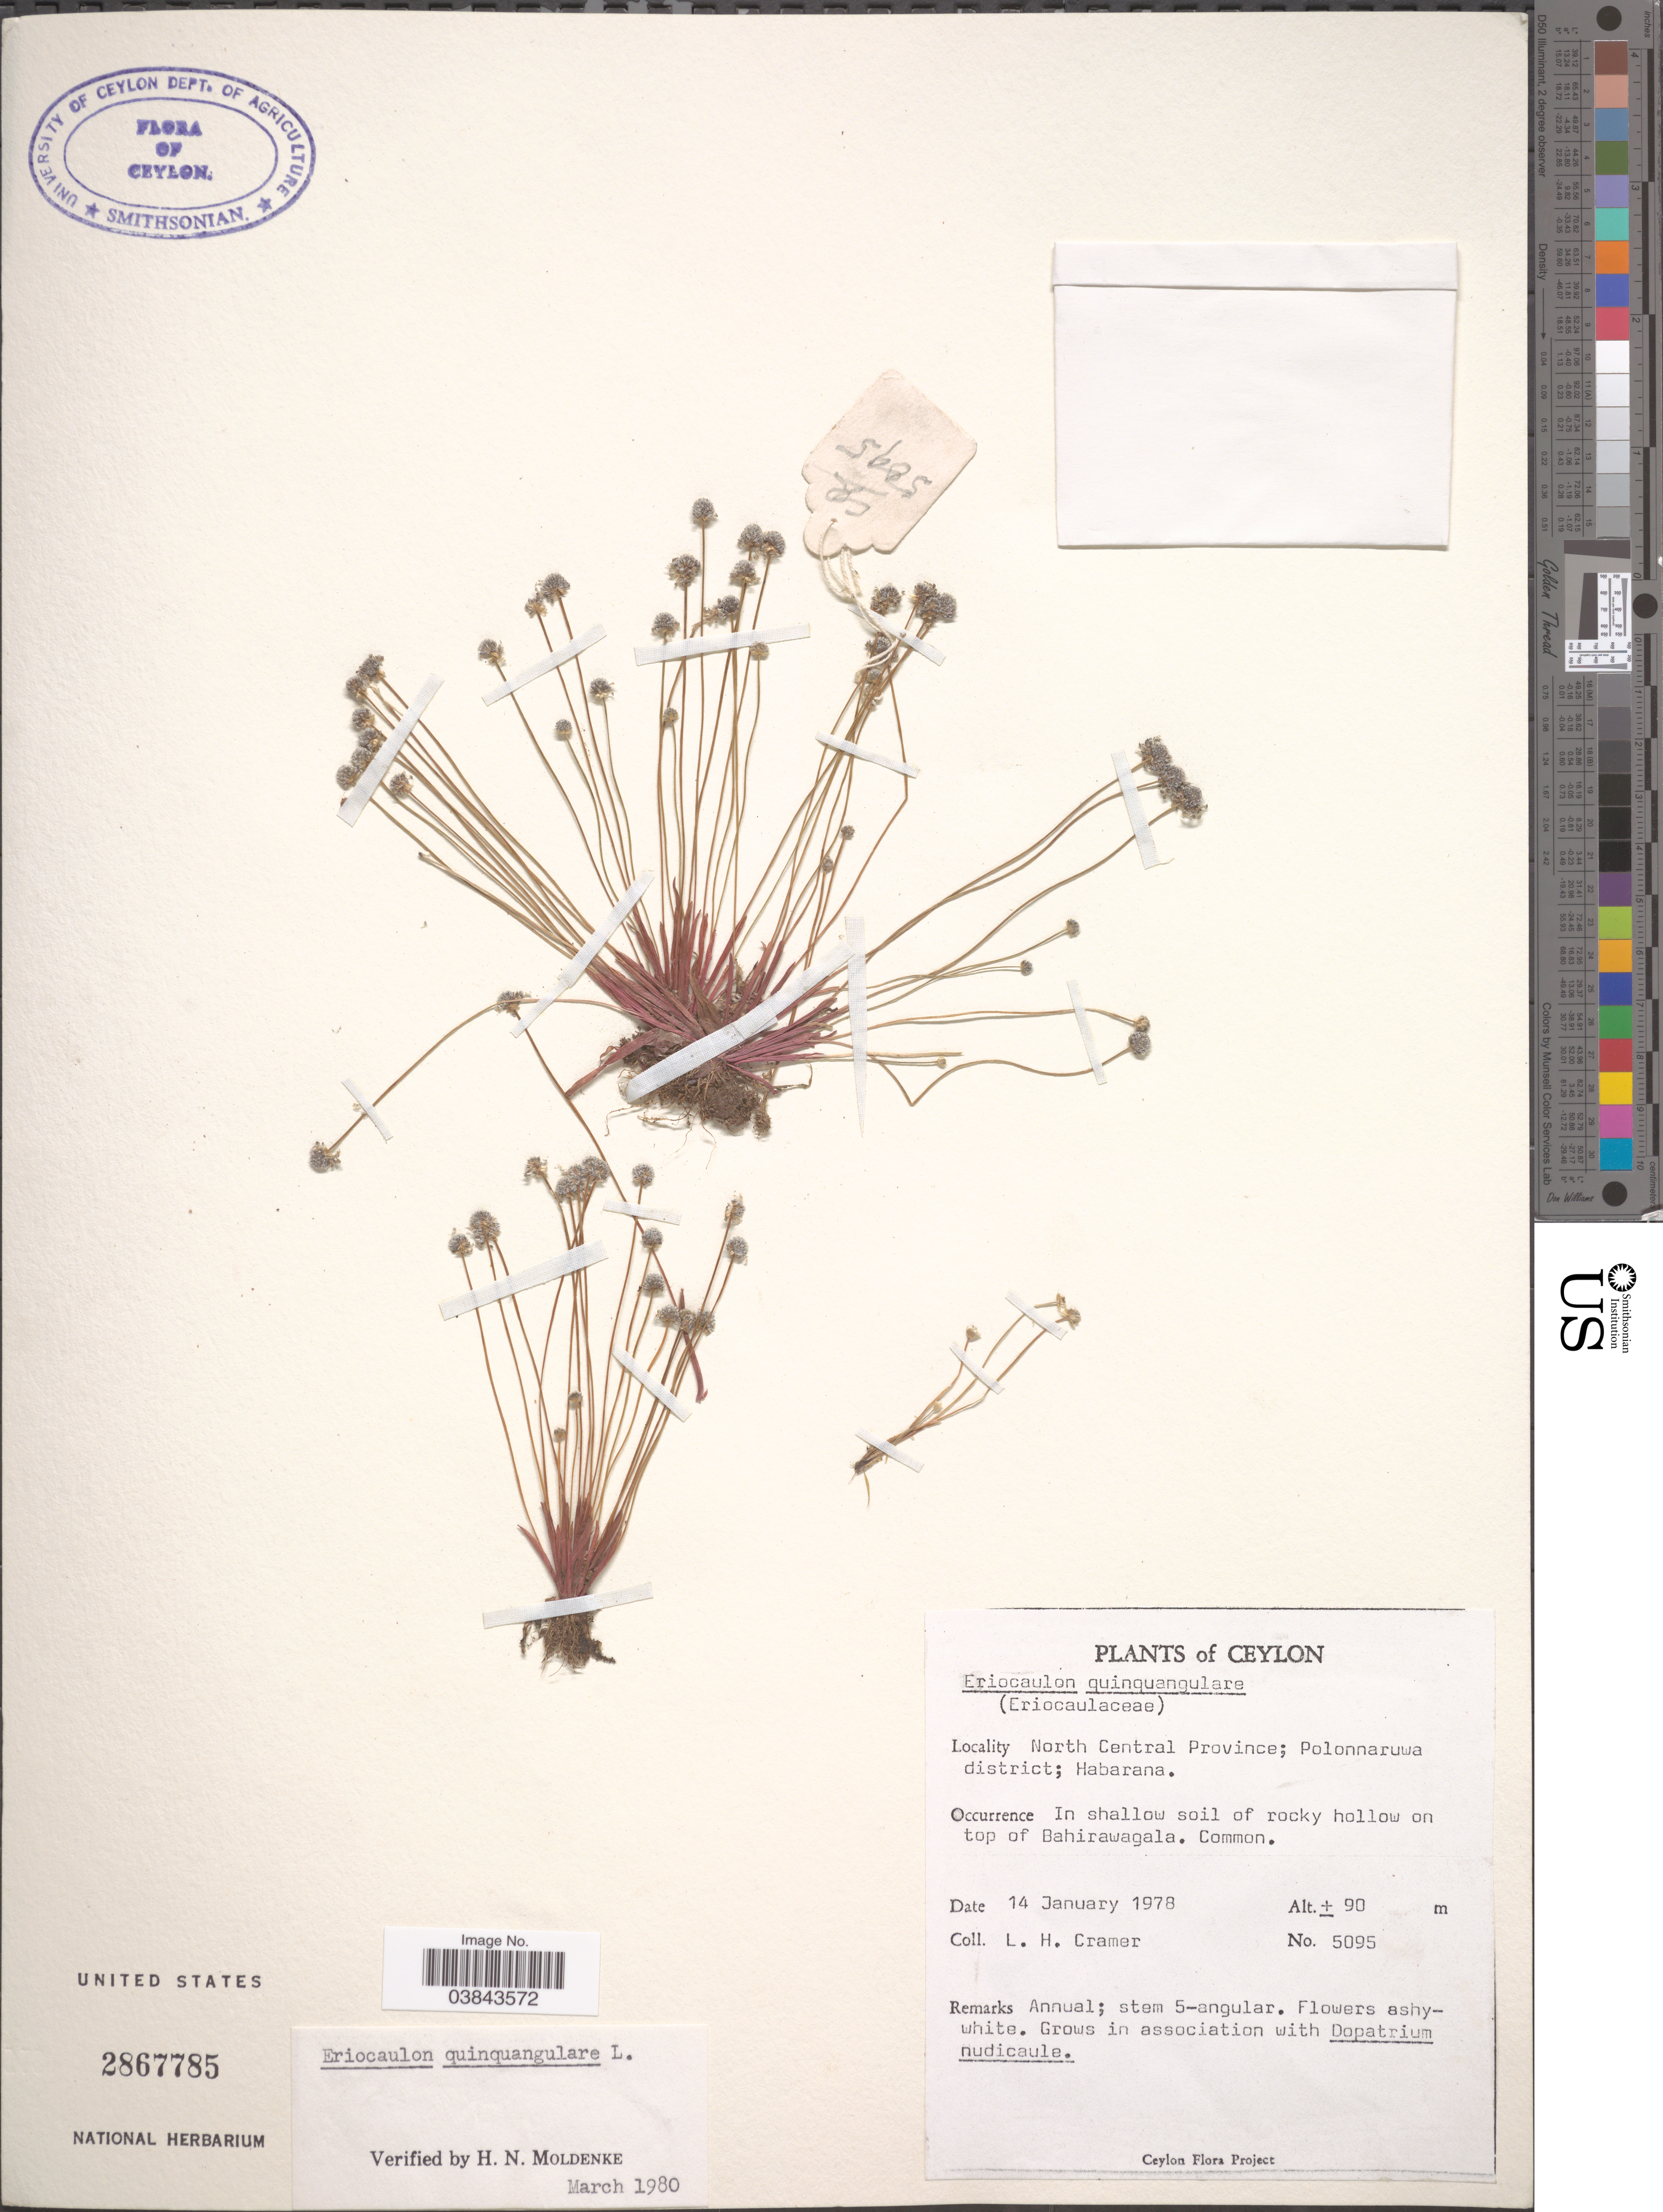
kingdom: Plantae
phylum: Tracheophyta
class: Liliopsida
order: Poales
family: Eriocaulaceae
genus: Eriocaulon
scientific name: Eriocaulon quinquangulare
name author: L.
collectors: L. H. Cramer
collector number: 5095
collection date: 1978-01-14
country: Sri Lanka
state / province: North Central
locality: Ceylon. Polonnaruwa district; Habarana. In shallow soil of rocky hollow on top of Bahirawagala.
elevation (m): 90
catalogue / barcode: US 2867785